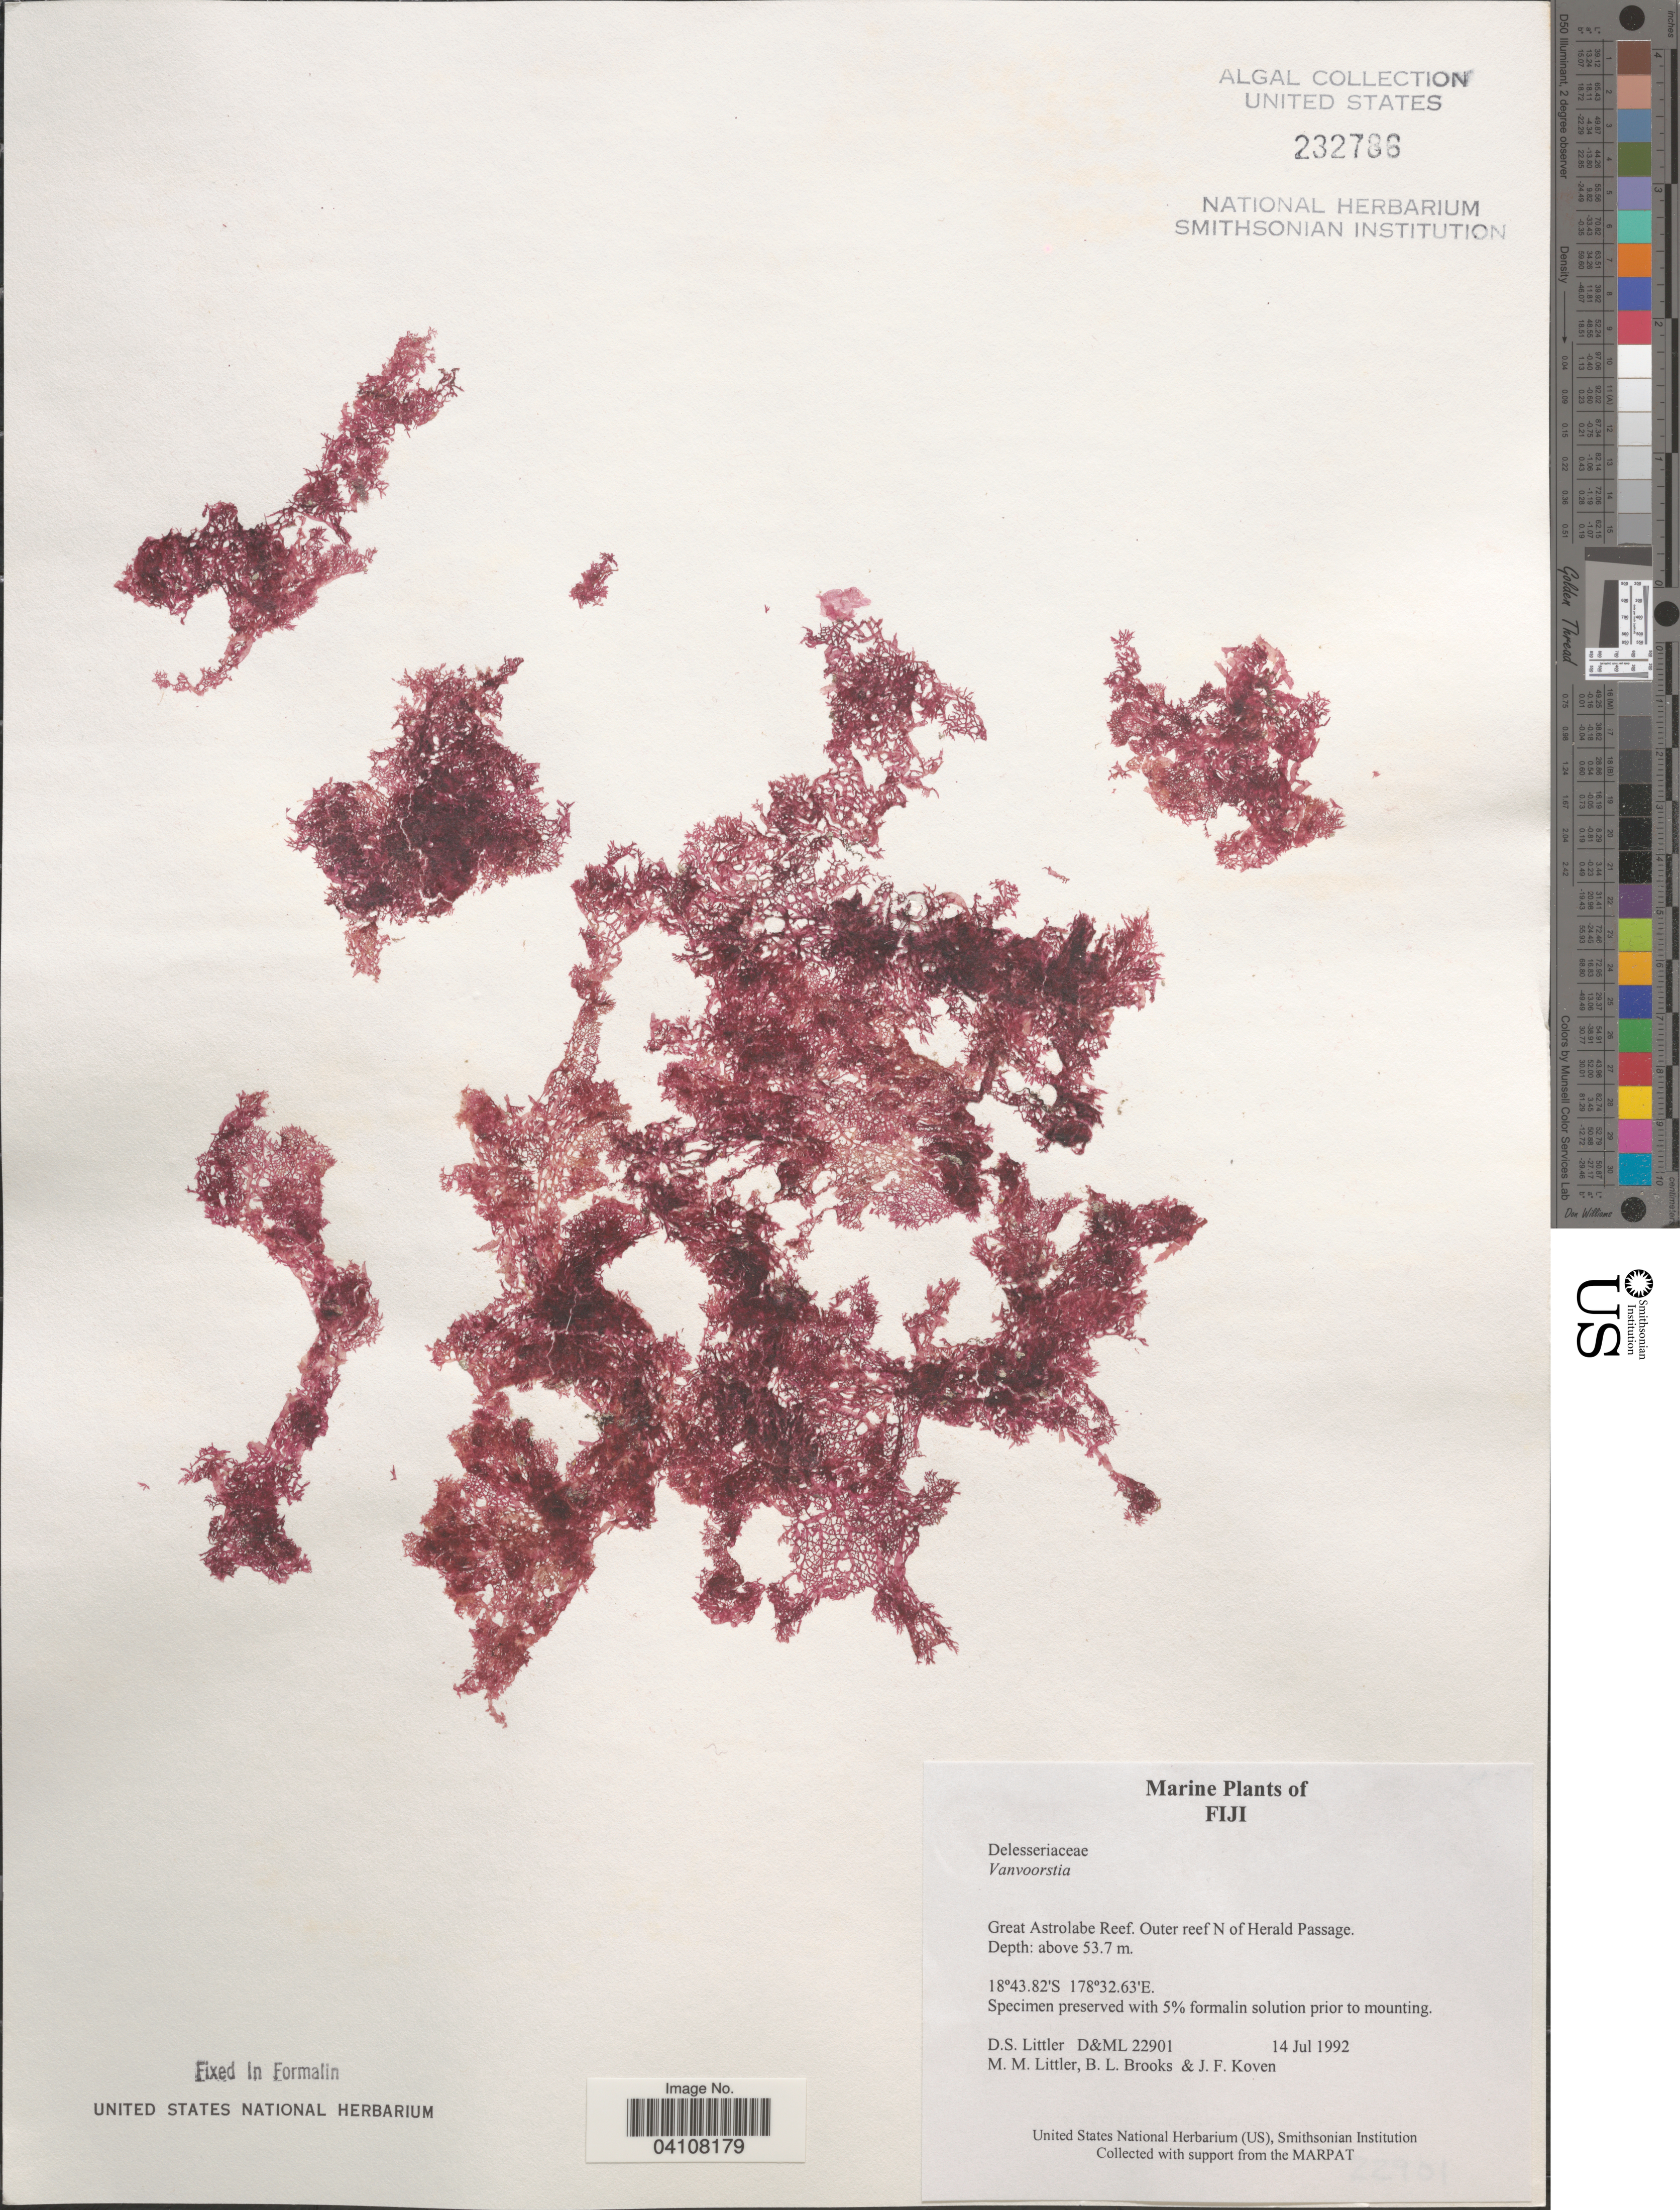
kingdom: Plantae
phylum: Rhodophyta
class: Florideophyceae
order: Ceramiales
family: Delesseriaceae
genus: Vanvoorstia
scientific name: Vanvoorstia sp.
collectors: D. S. Littler, B. Brooks & J. Koven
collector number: D&ML22901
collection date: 1992-07-14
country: Fiji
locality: Great Astrolabe Reef. Outer reef N of Herald Passage.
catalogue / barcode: US 232786